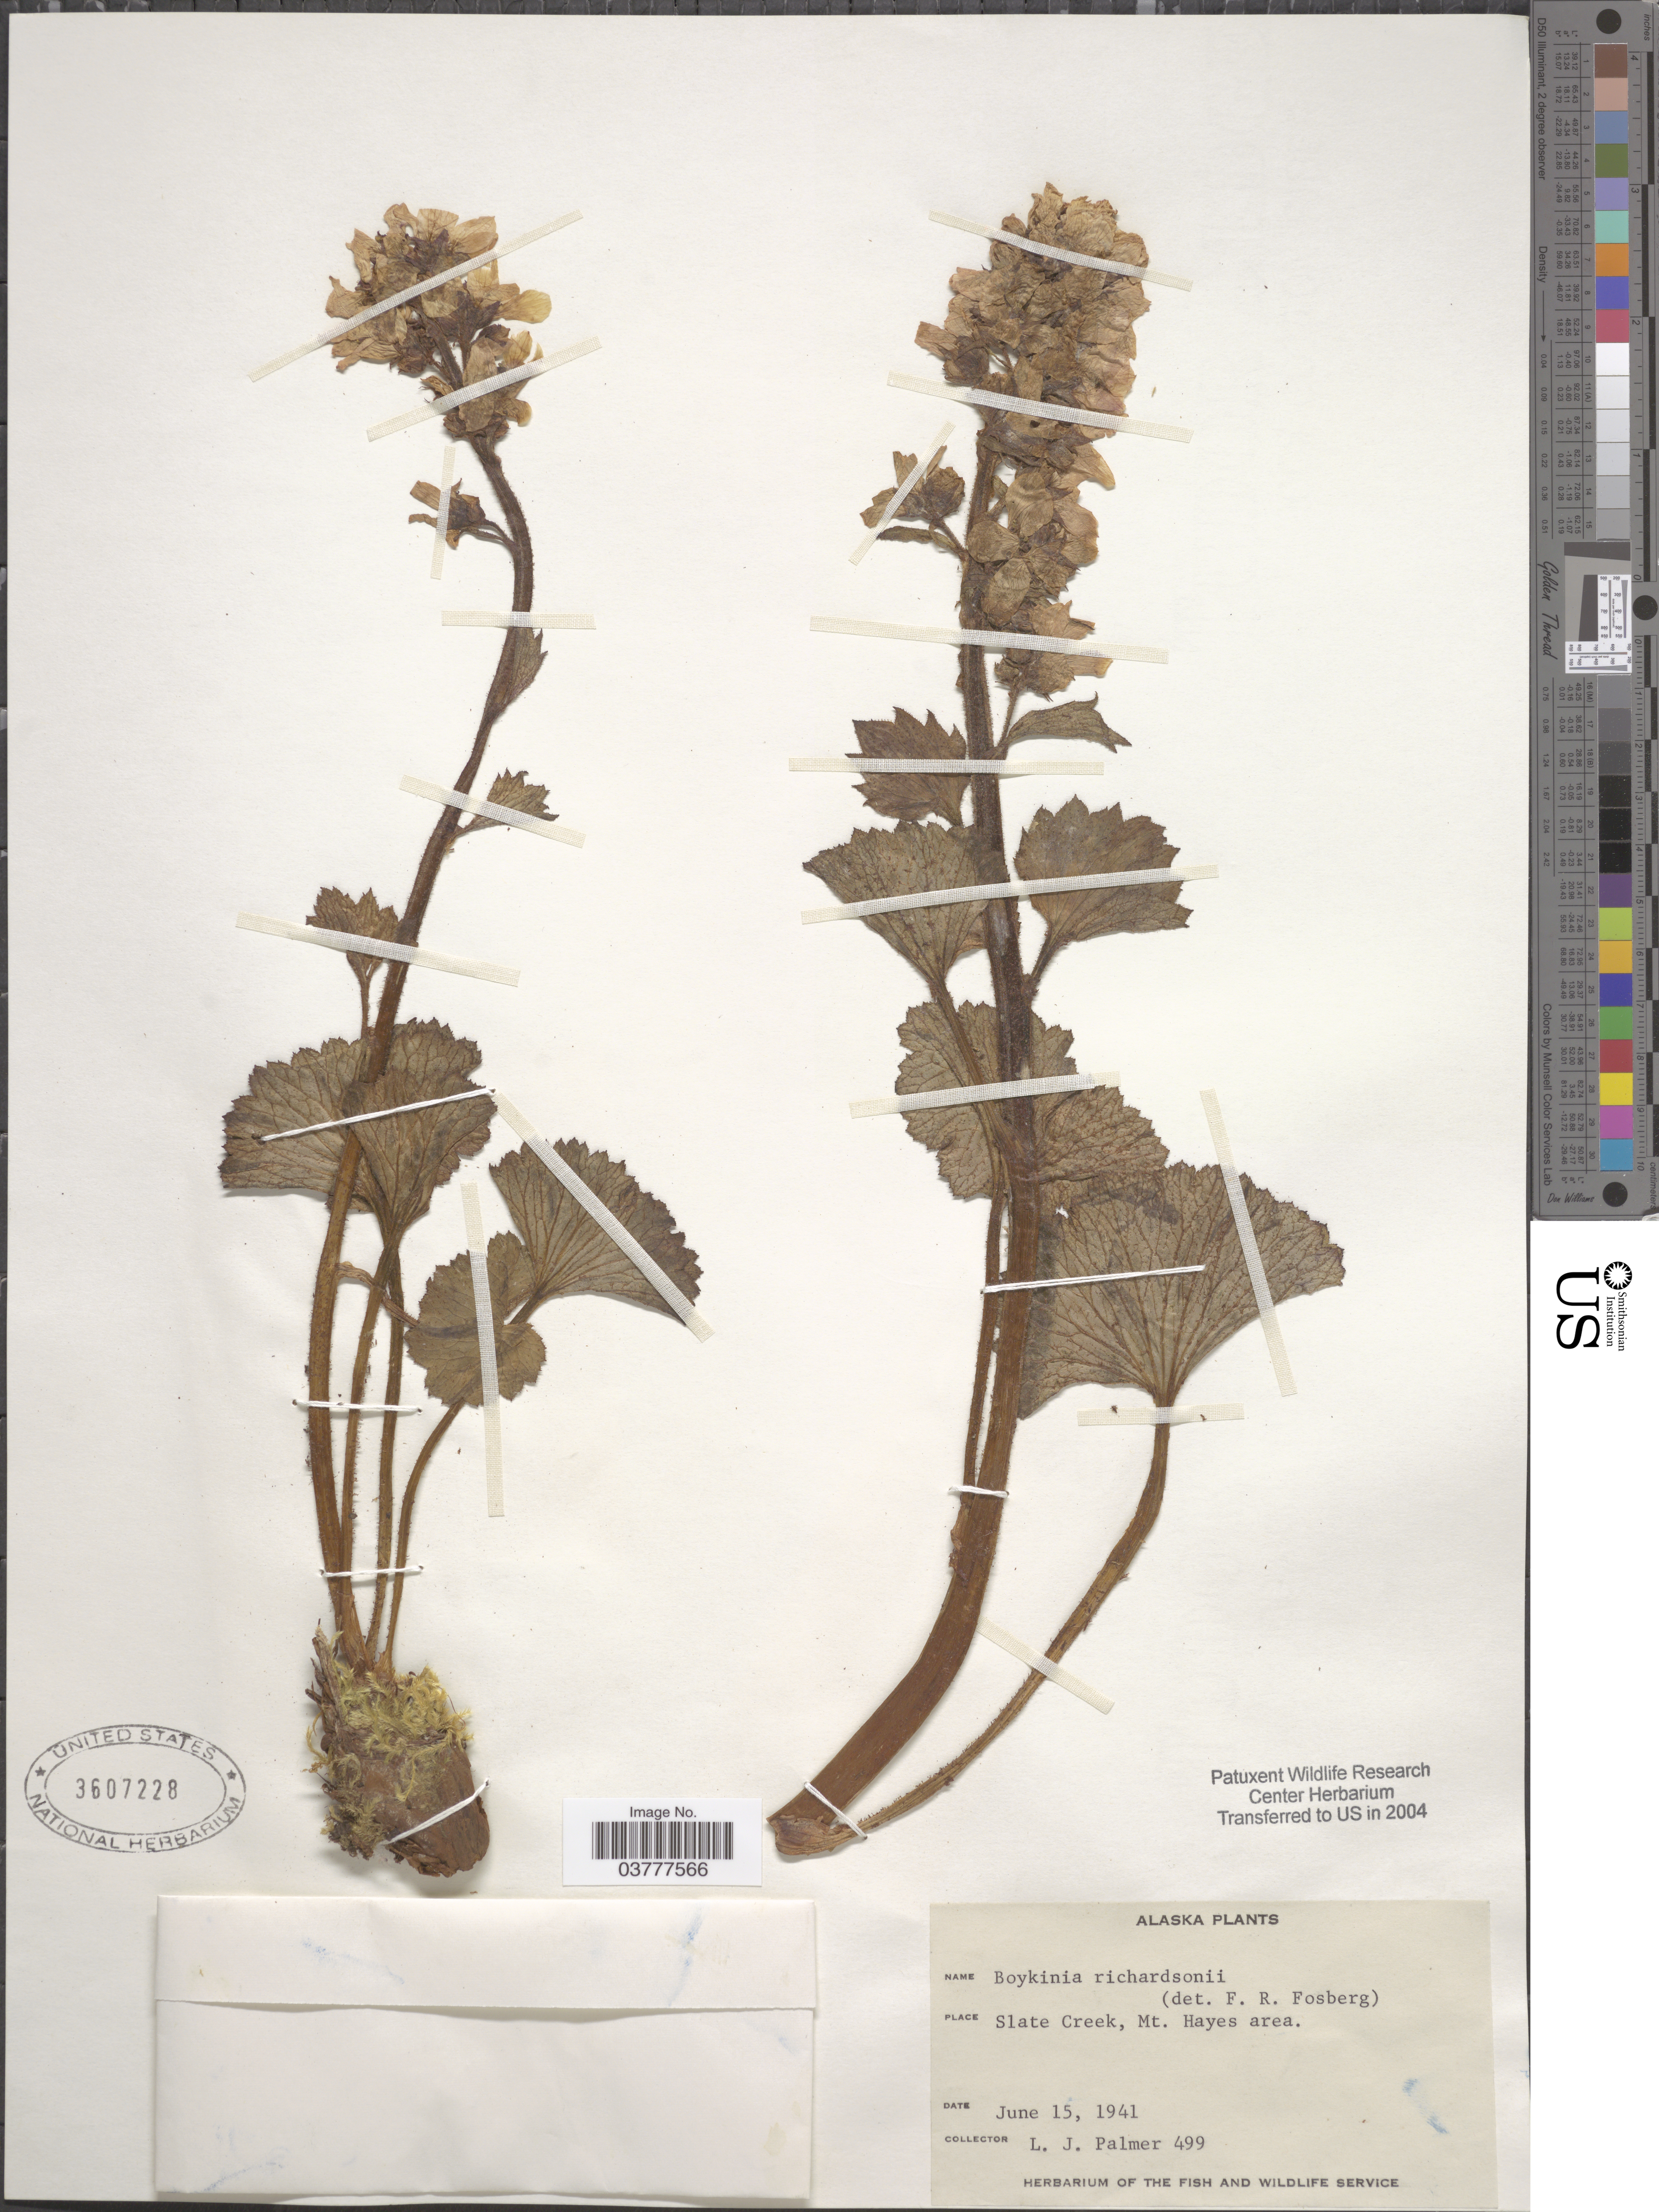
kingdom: Plantae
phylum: Tracheophyta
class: Magnoliopsida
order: Saxifragales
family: Saxifragaceae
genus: Boykinia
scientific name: Boykinia richardsonii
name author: (Hook.) A. Gray ex B.D. Jacks.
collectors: L. J. Palmer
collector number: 499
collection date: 1941-06-15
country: United States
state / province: Alaska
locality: Slate Creek, Mt. Hayes area.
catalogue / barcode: US 3607228